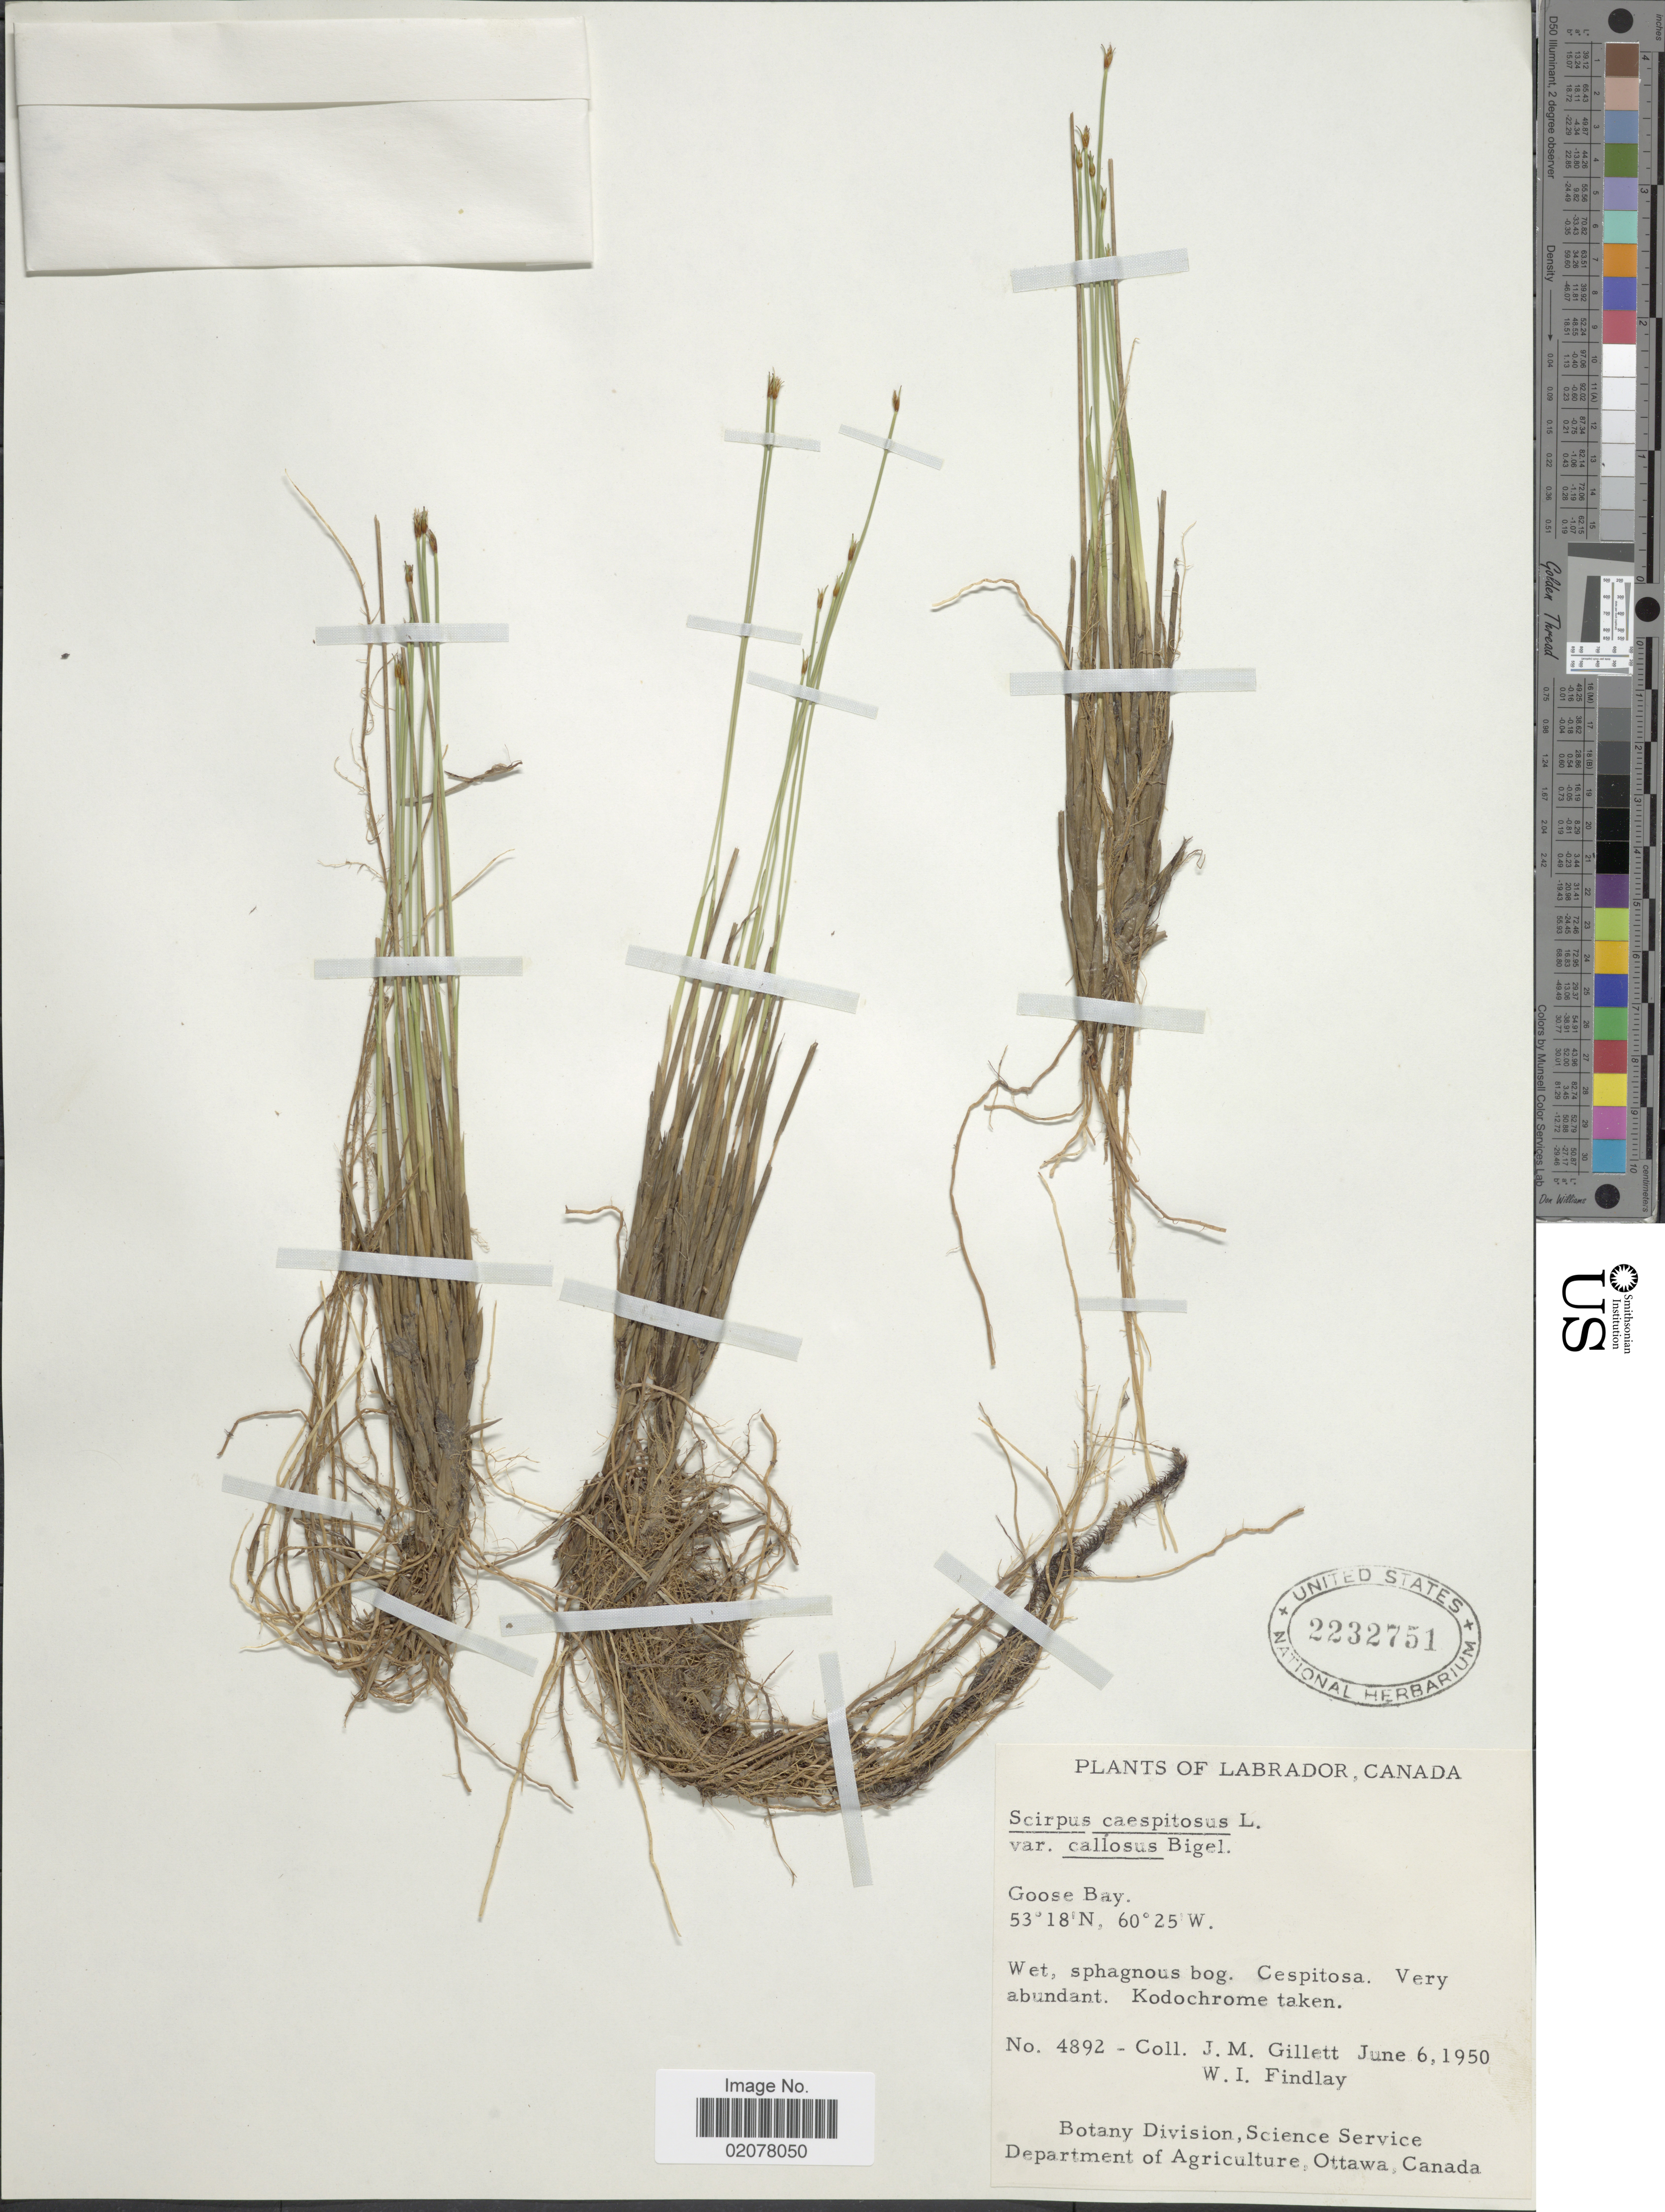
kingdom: Plantae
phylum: Tracheophyta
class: Liliopsida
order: Poales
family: Cyperaceae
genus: Trichophorum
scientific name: Trichophorum cespitosum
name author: (L.) Hartm.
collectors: J. M. Gillett & W. Findlay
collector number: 4892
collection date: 1950-06-06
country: Canada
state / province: Newfoundland and Labrador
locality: Labrador. Goose Bay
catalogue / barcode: US 2232751